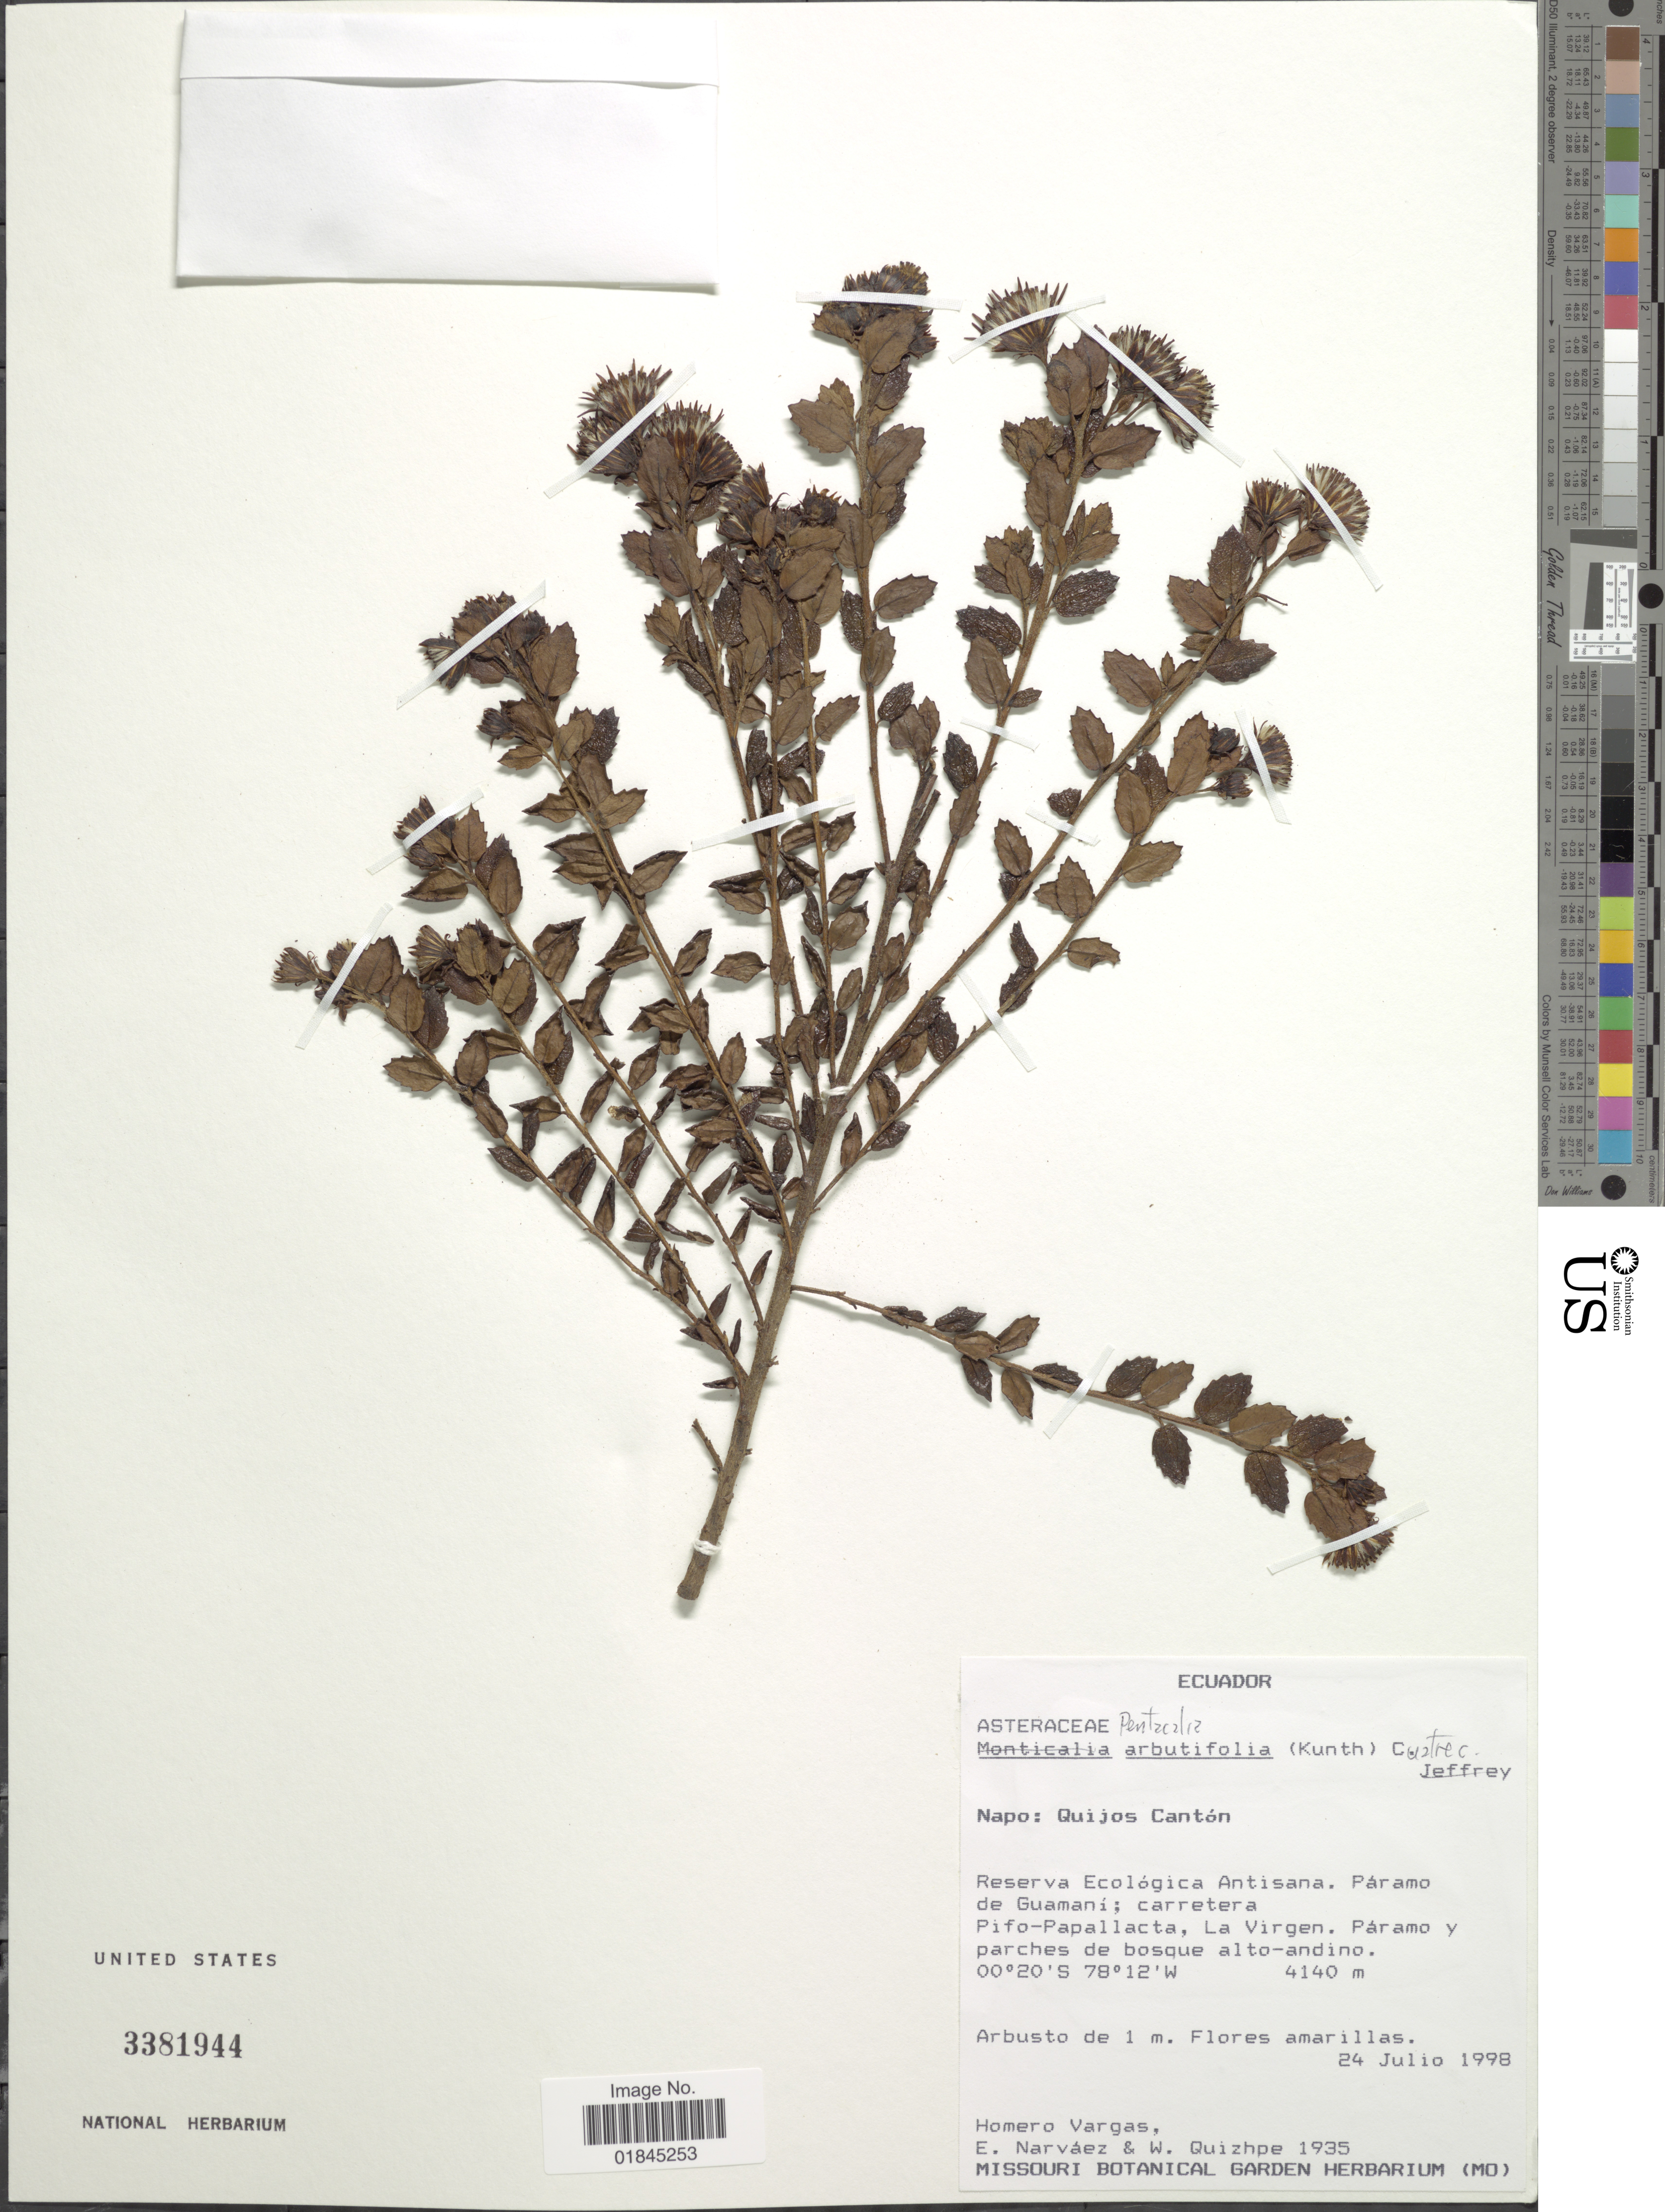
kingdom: Plantae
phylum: Tracheophyta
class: Magnoliopsida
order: Asterales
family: Asteraceae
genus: Pentacalia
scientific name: Pentacalia arbutifolia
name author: (Kunth) Cuatrec.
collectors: H. Vargas, E. Narváez & W. Quizhpe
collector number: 1935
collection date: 1998-07-24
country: Ecuador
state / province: Napo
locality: Napo: Quijos Cantón. Reserva Ecológica Antisana. Páramo deGuamaní; carretera Pifo-Papallacta, La Virgen. Páramo y parches de bosque alto-andino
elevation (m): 4140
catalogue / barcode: US 3381944